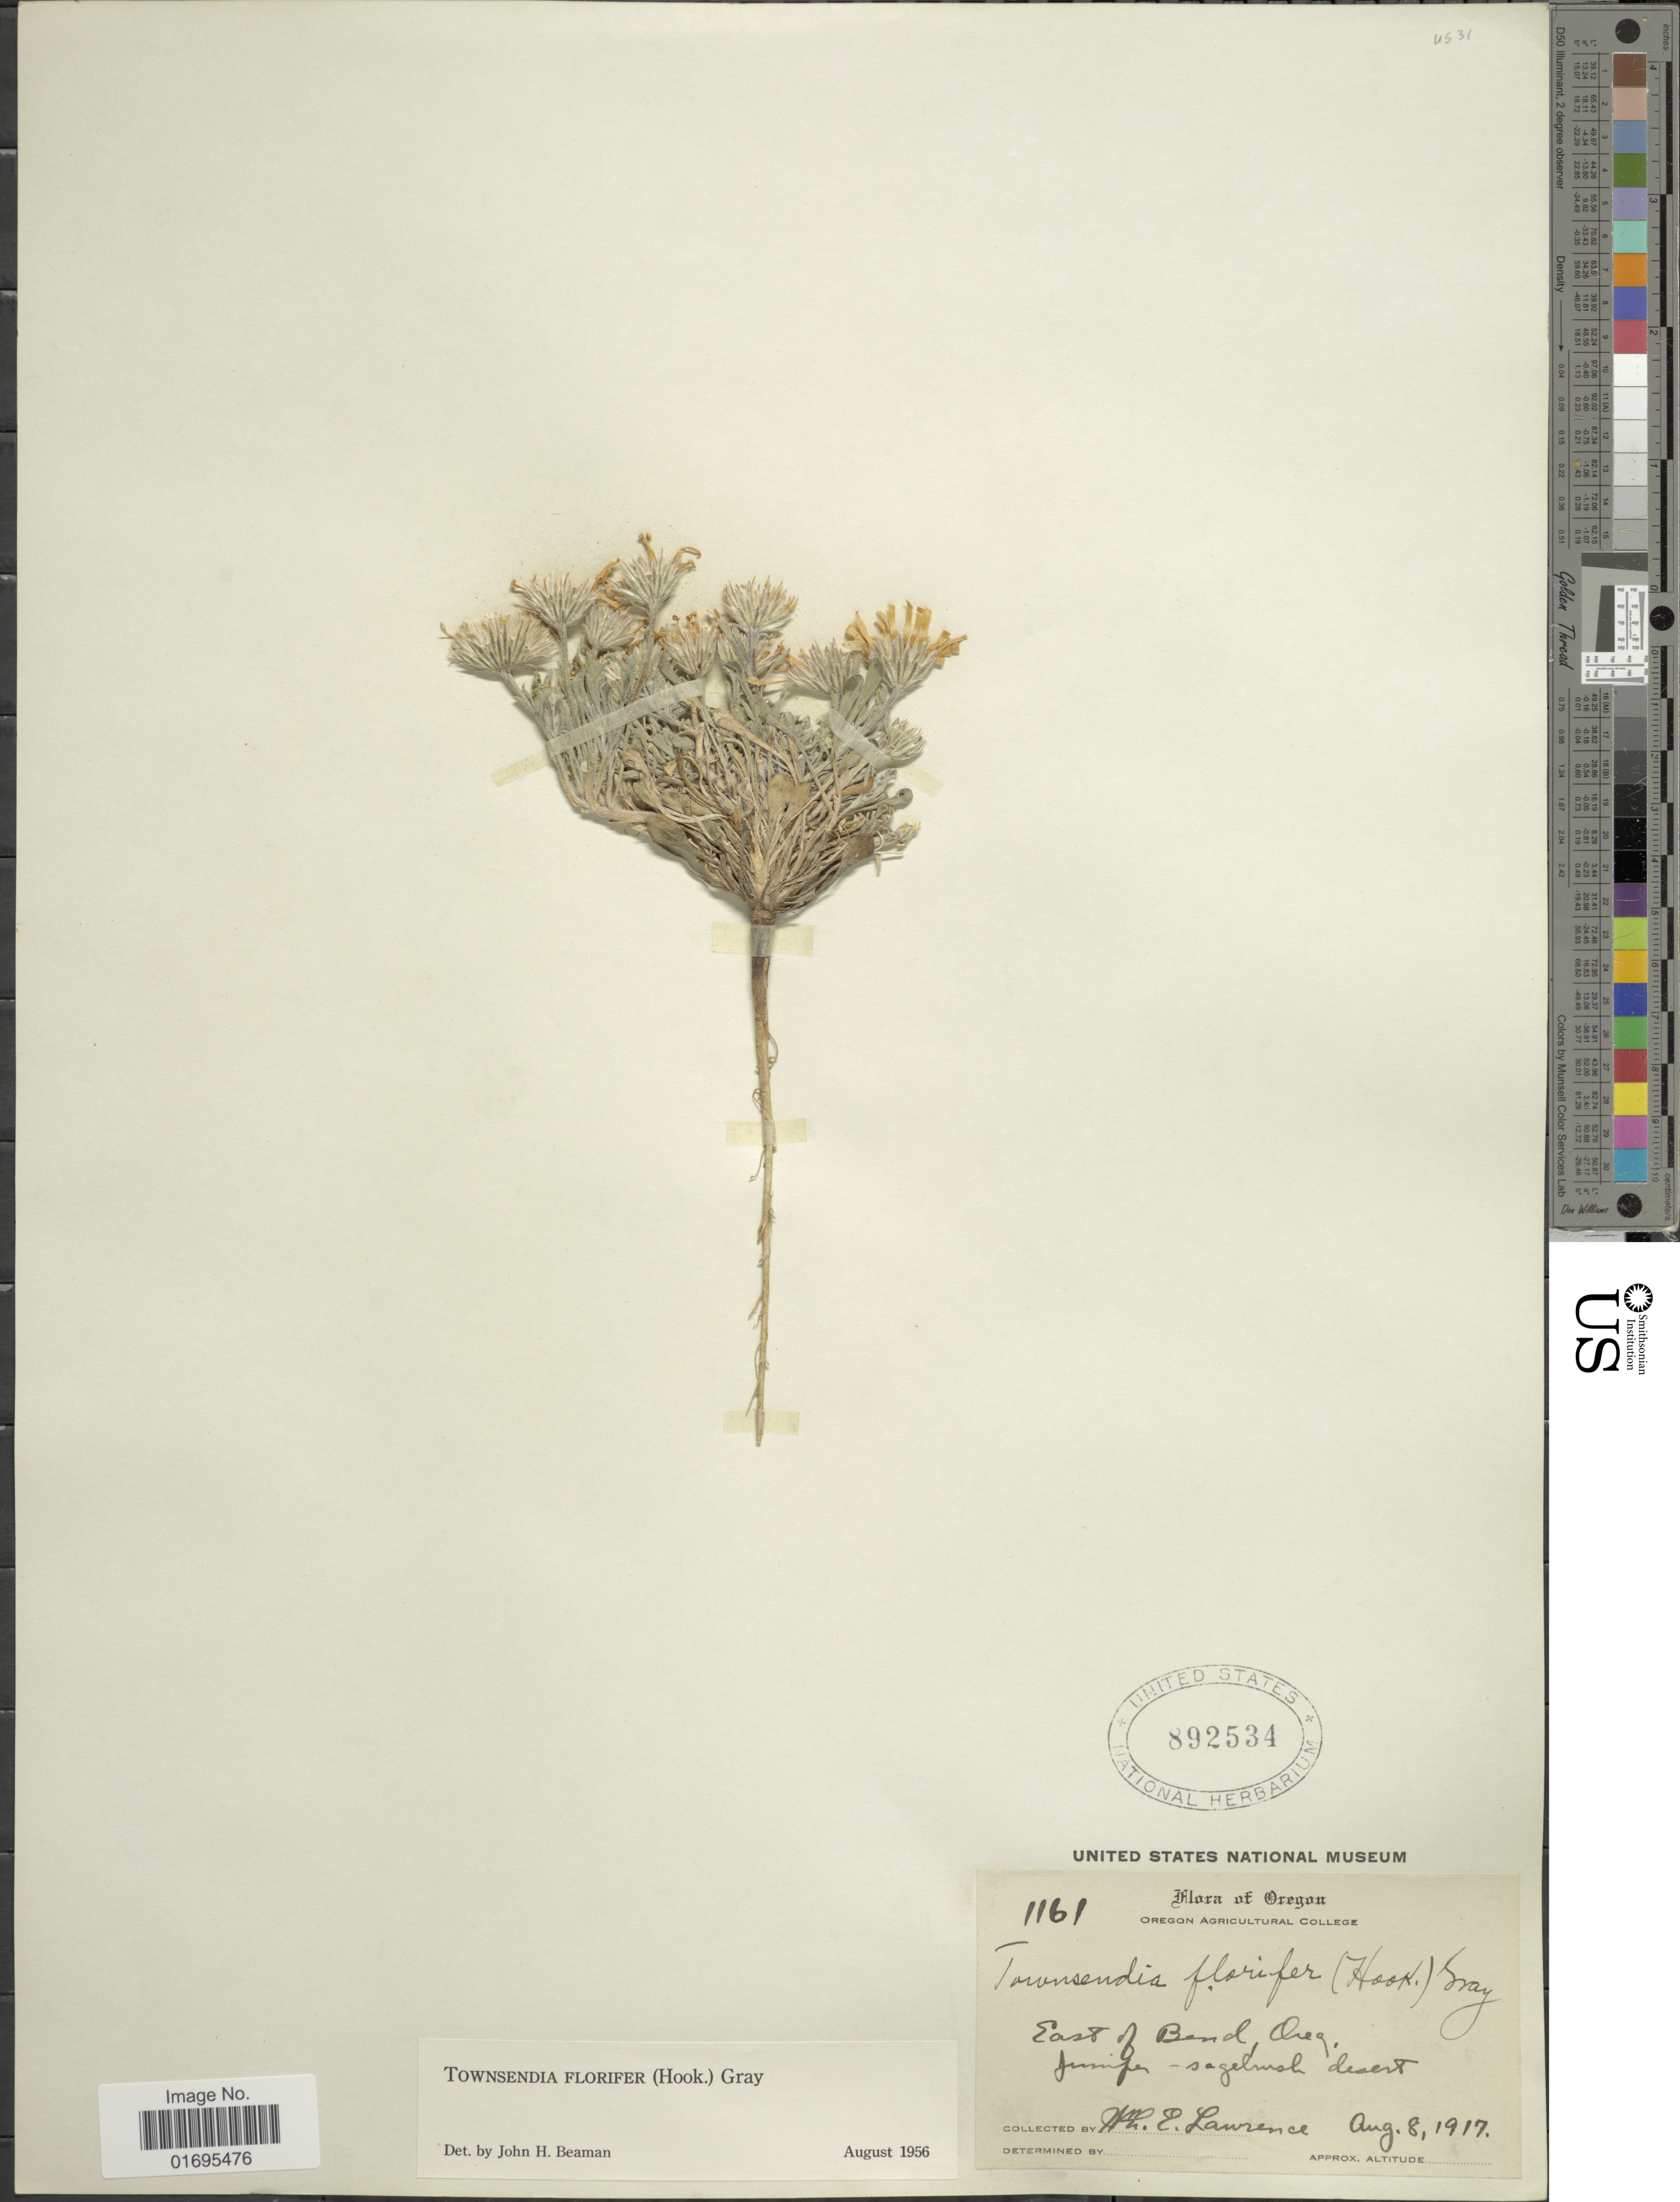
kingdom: Plantae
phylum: Tracheophyta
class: Magnoliopsida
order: Asterales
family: Asteraceae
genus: Townsendia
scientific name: Townsendia florifer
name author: (Hook.) A. Gray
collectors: A. Lawrance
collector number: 1161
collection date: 1917-08-08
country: United States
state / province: Oregon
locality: East of Bend, Juniper - sagebrush desert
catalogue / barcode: US 892534